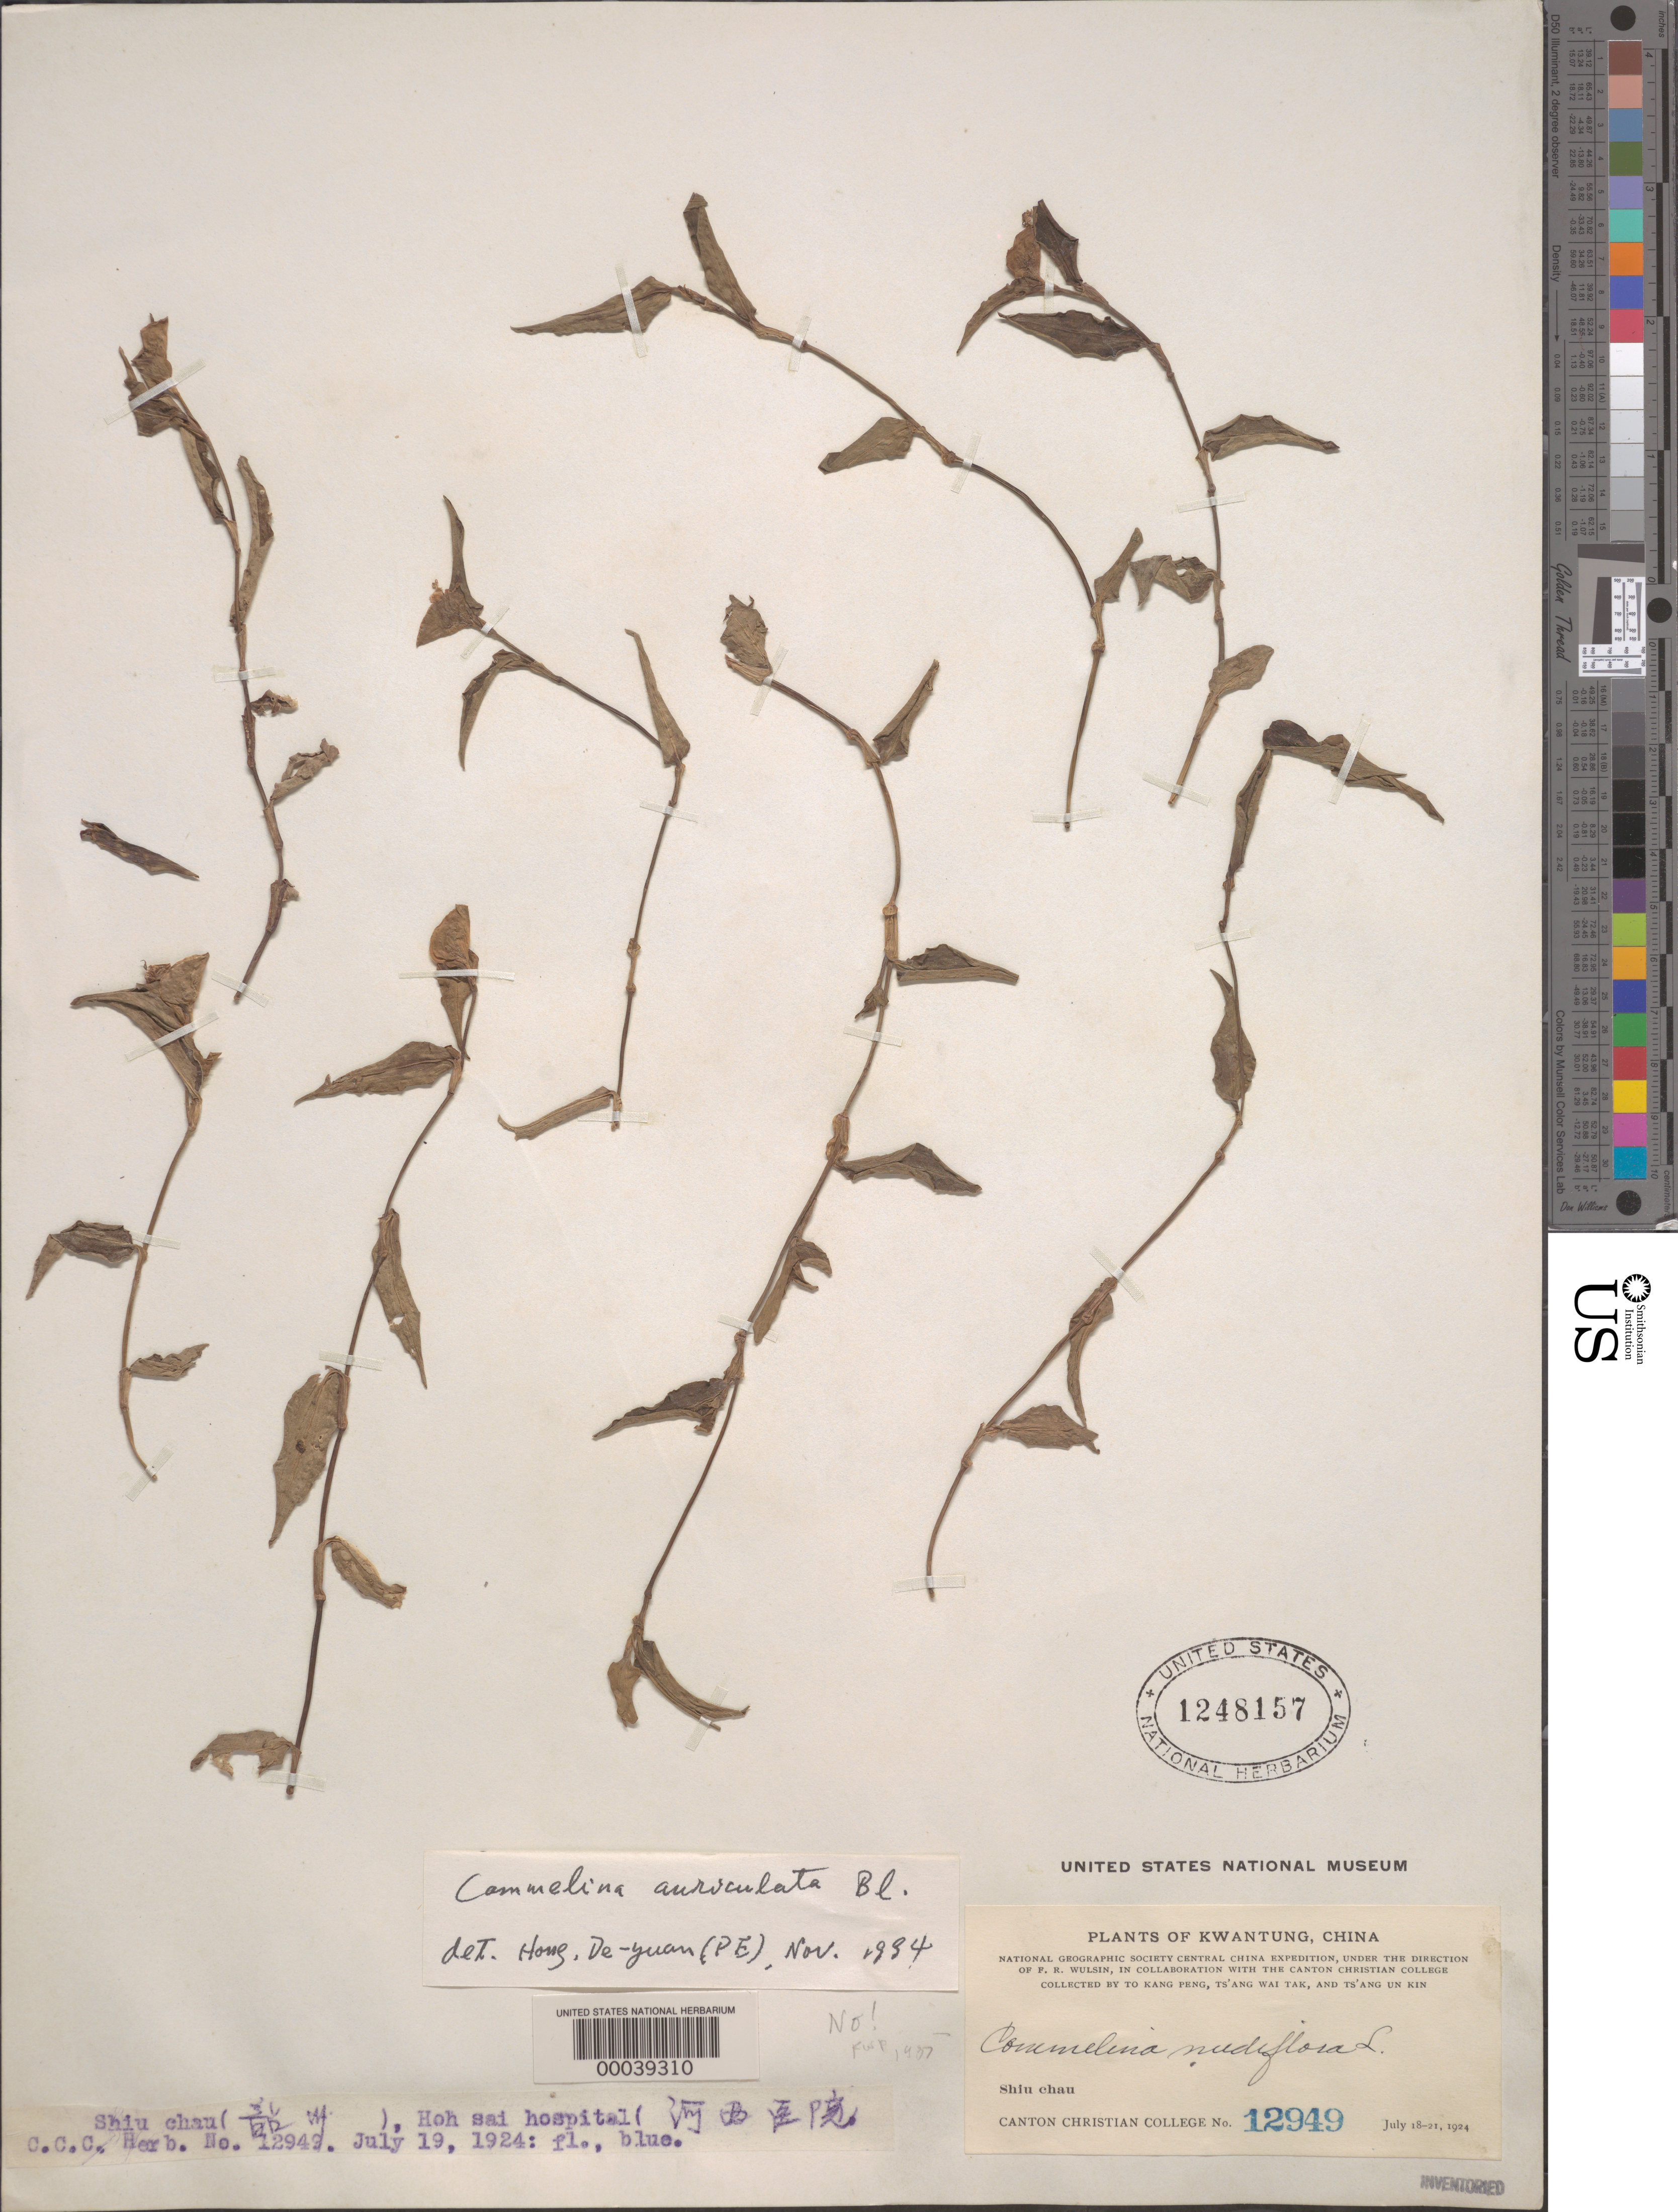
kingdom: Plantae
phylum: Tracheophyta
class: Liliopsida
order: Commelinales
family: Commelinaceae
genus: Commelina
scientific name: Commelina auriculata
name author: Blume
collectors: T. K. Peng, T. Tak & T. Kin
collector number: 12949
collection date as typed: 18 Jul 1924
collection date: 1924-07-18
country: China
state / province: Guangdong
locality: Shiu chau, hoh sai hospital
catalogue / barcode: US 1248157